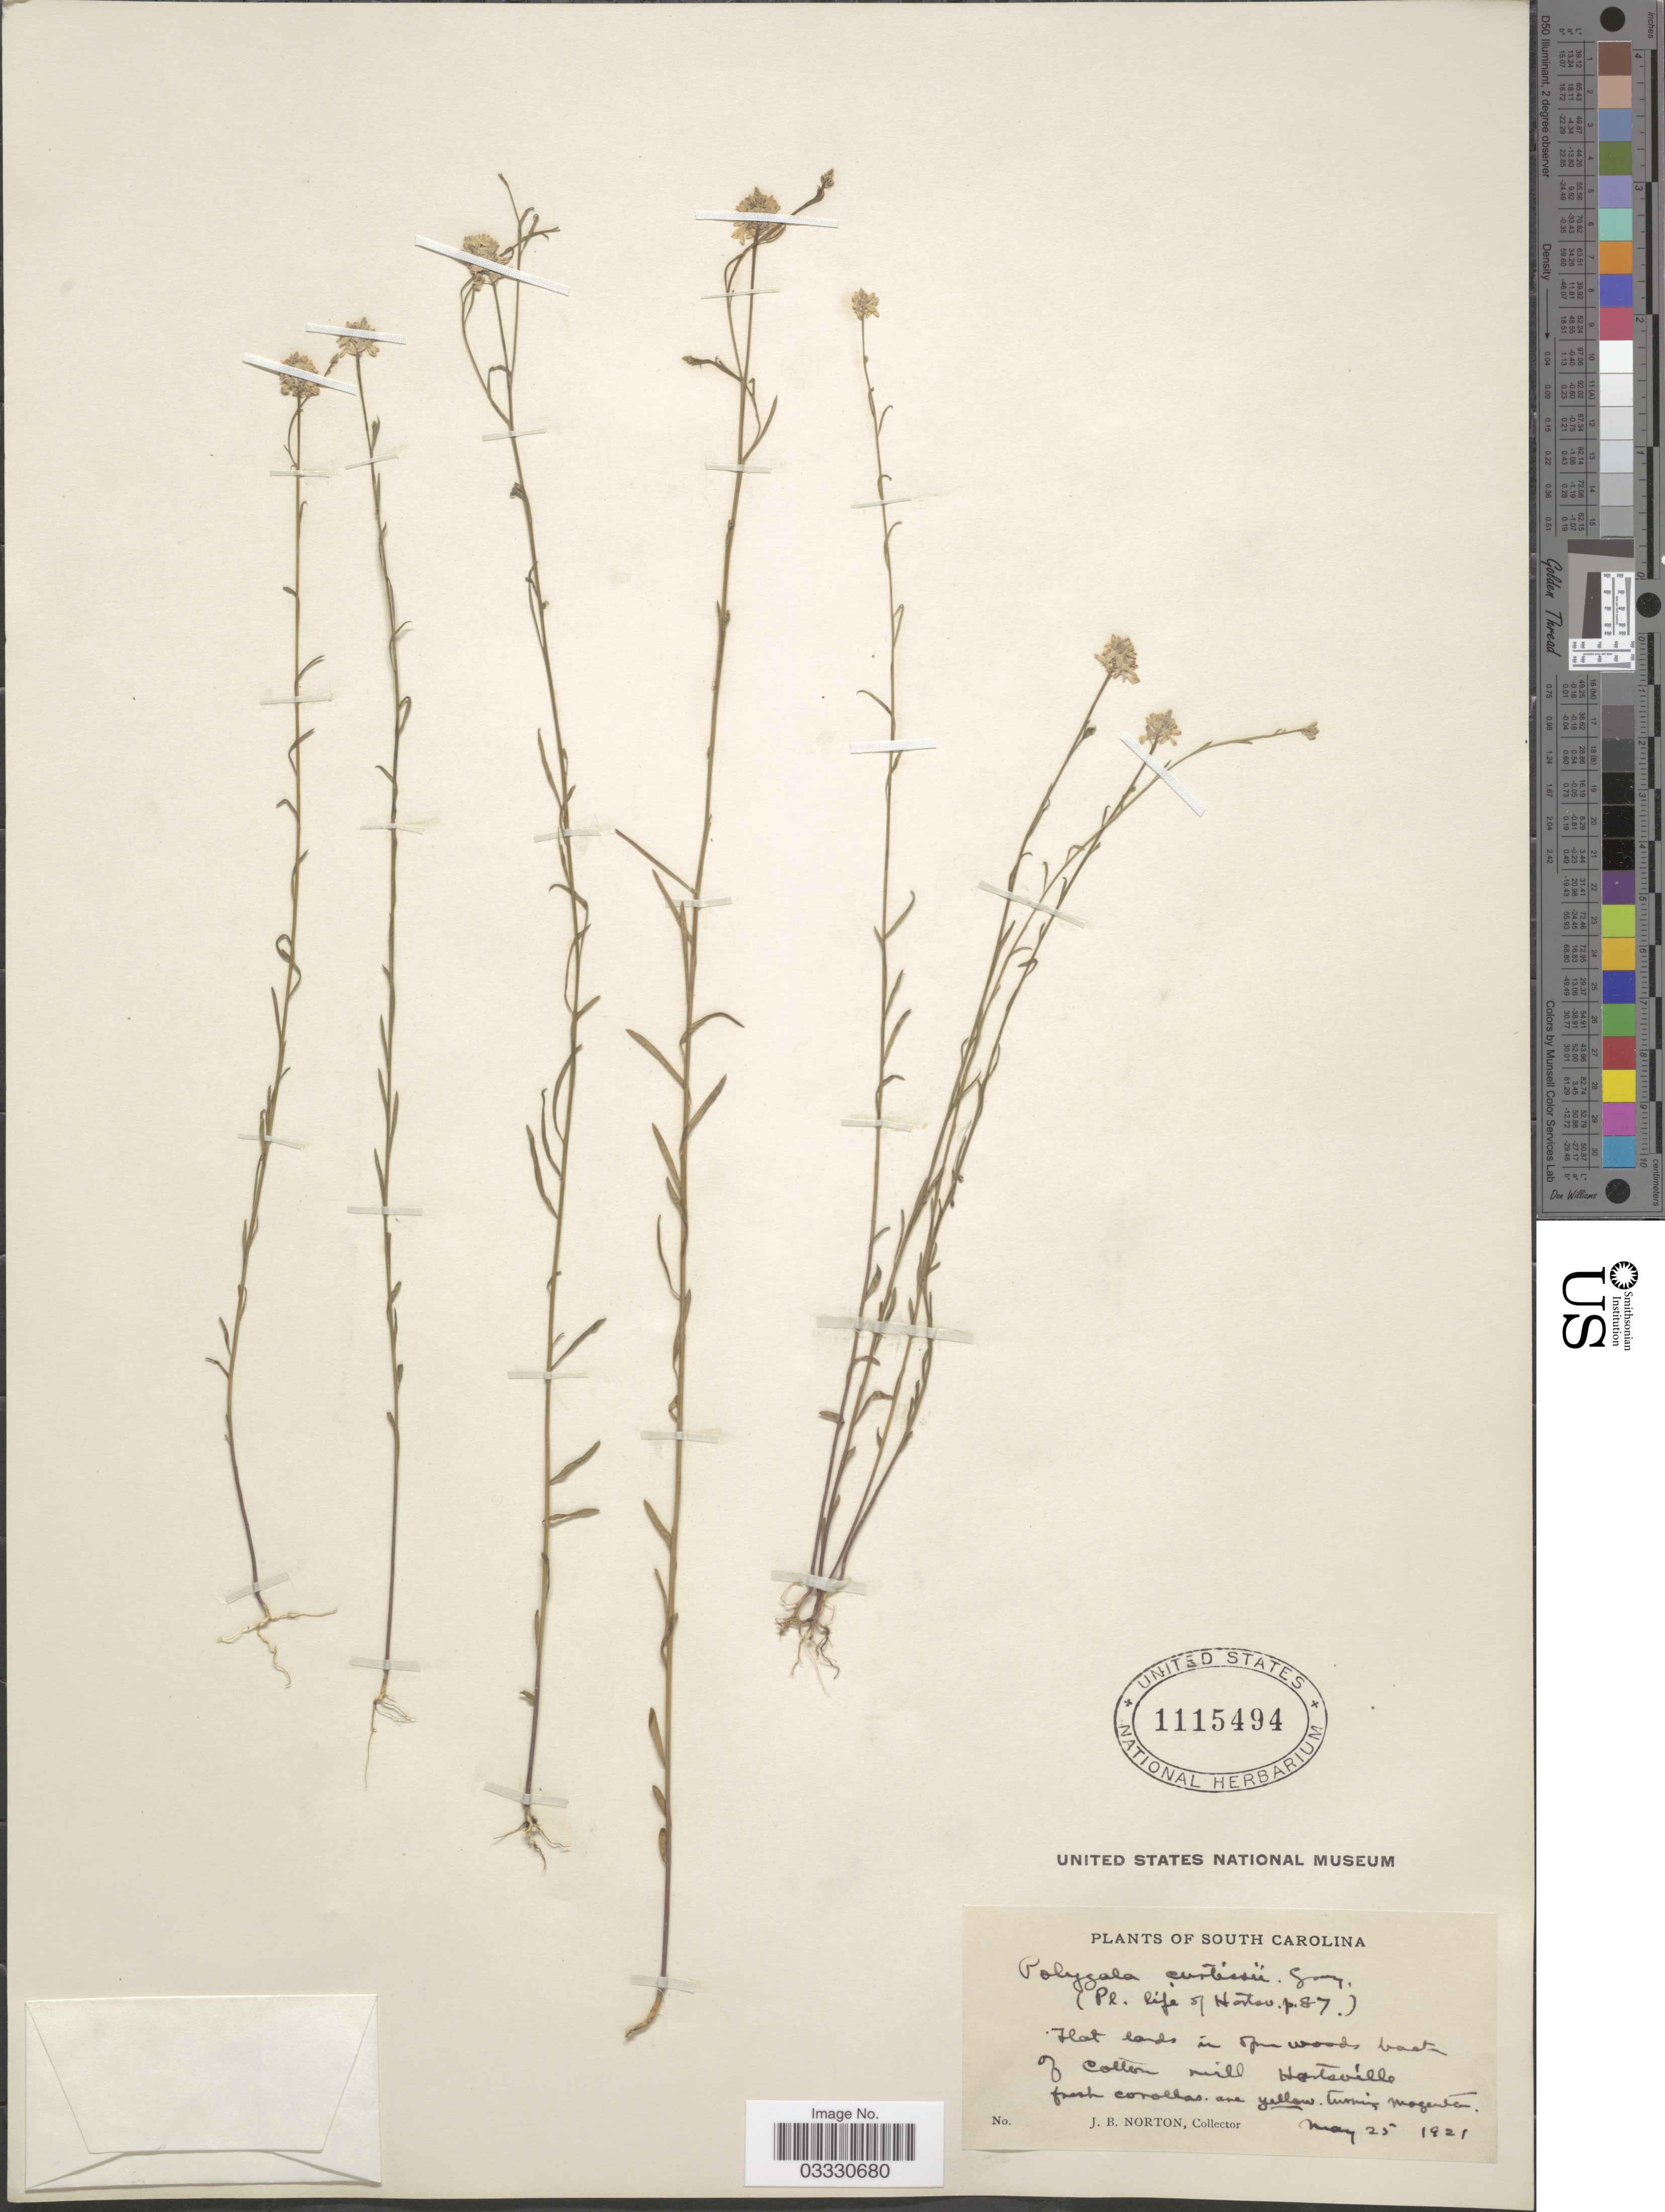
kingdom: Plantae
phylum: Tracheophyta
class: Magnoliopsida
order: Fabales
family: Polygalaceae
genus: Polygala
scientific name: Polygala curtissii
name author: A. Gray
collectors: J. B. Norton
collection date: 1921-05-25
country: United States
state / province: South Carolina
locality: Flat lands in open woods back of Cotton mill Hartsville.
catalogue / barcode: US 1115494